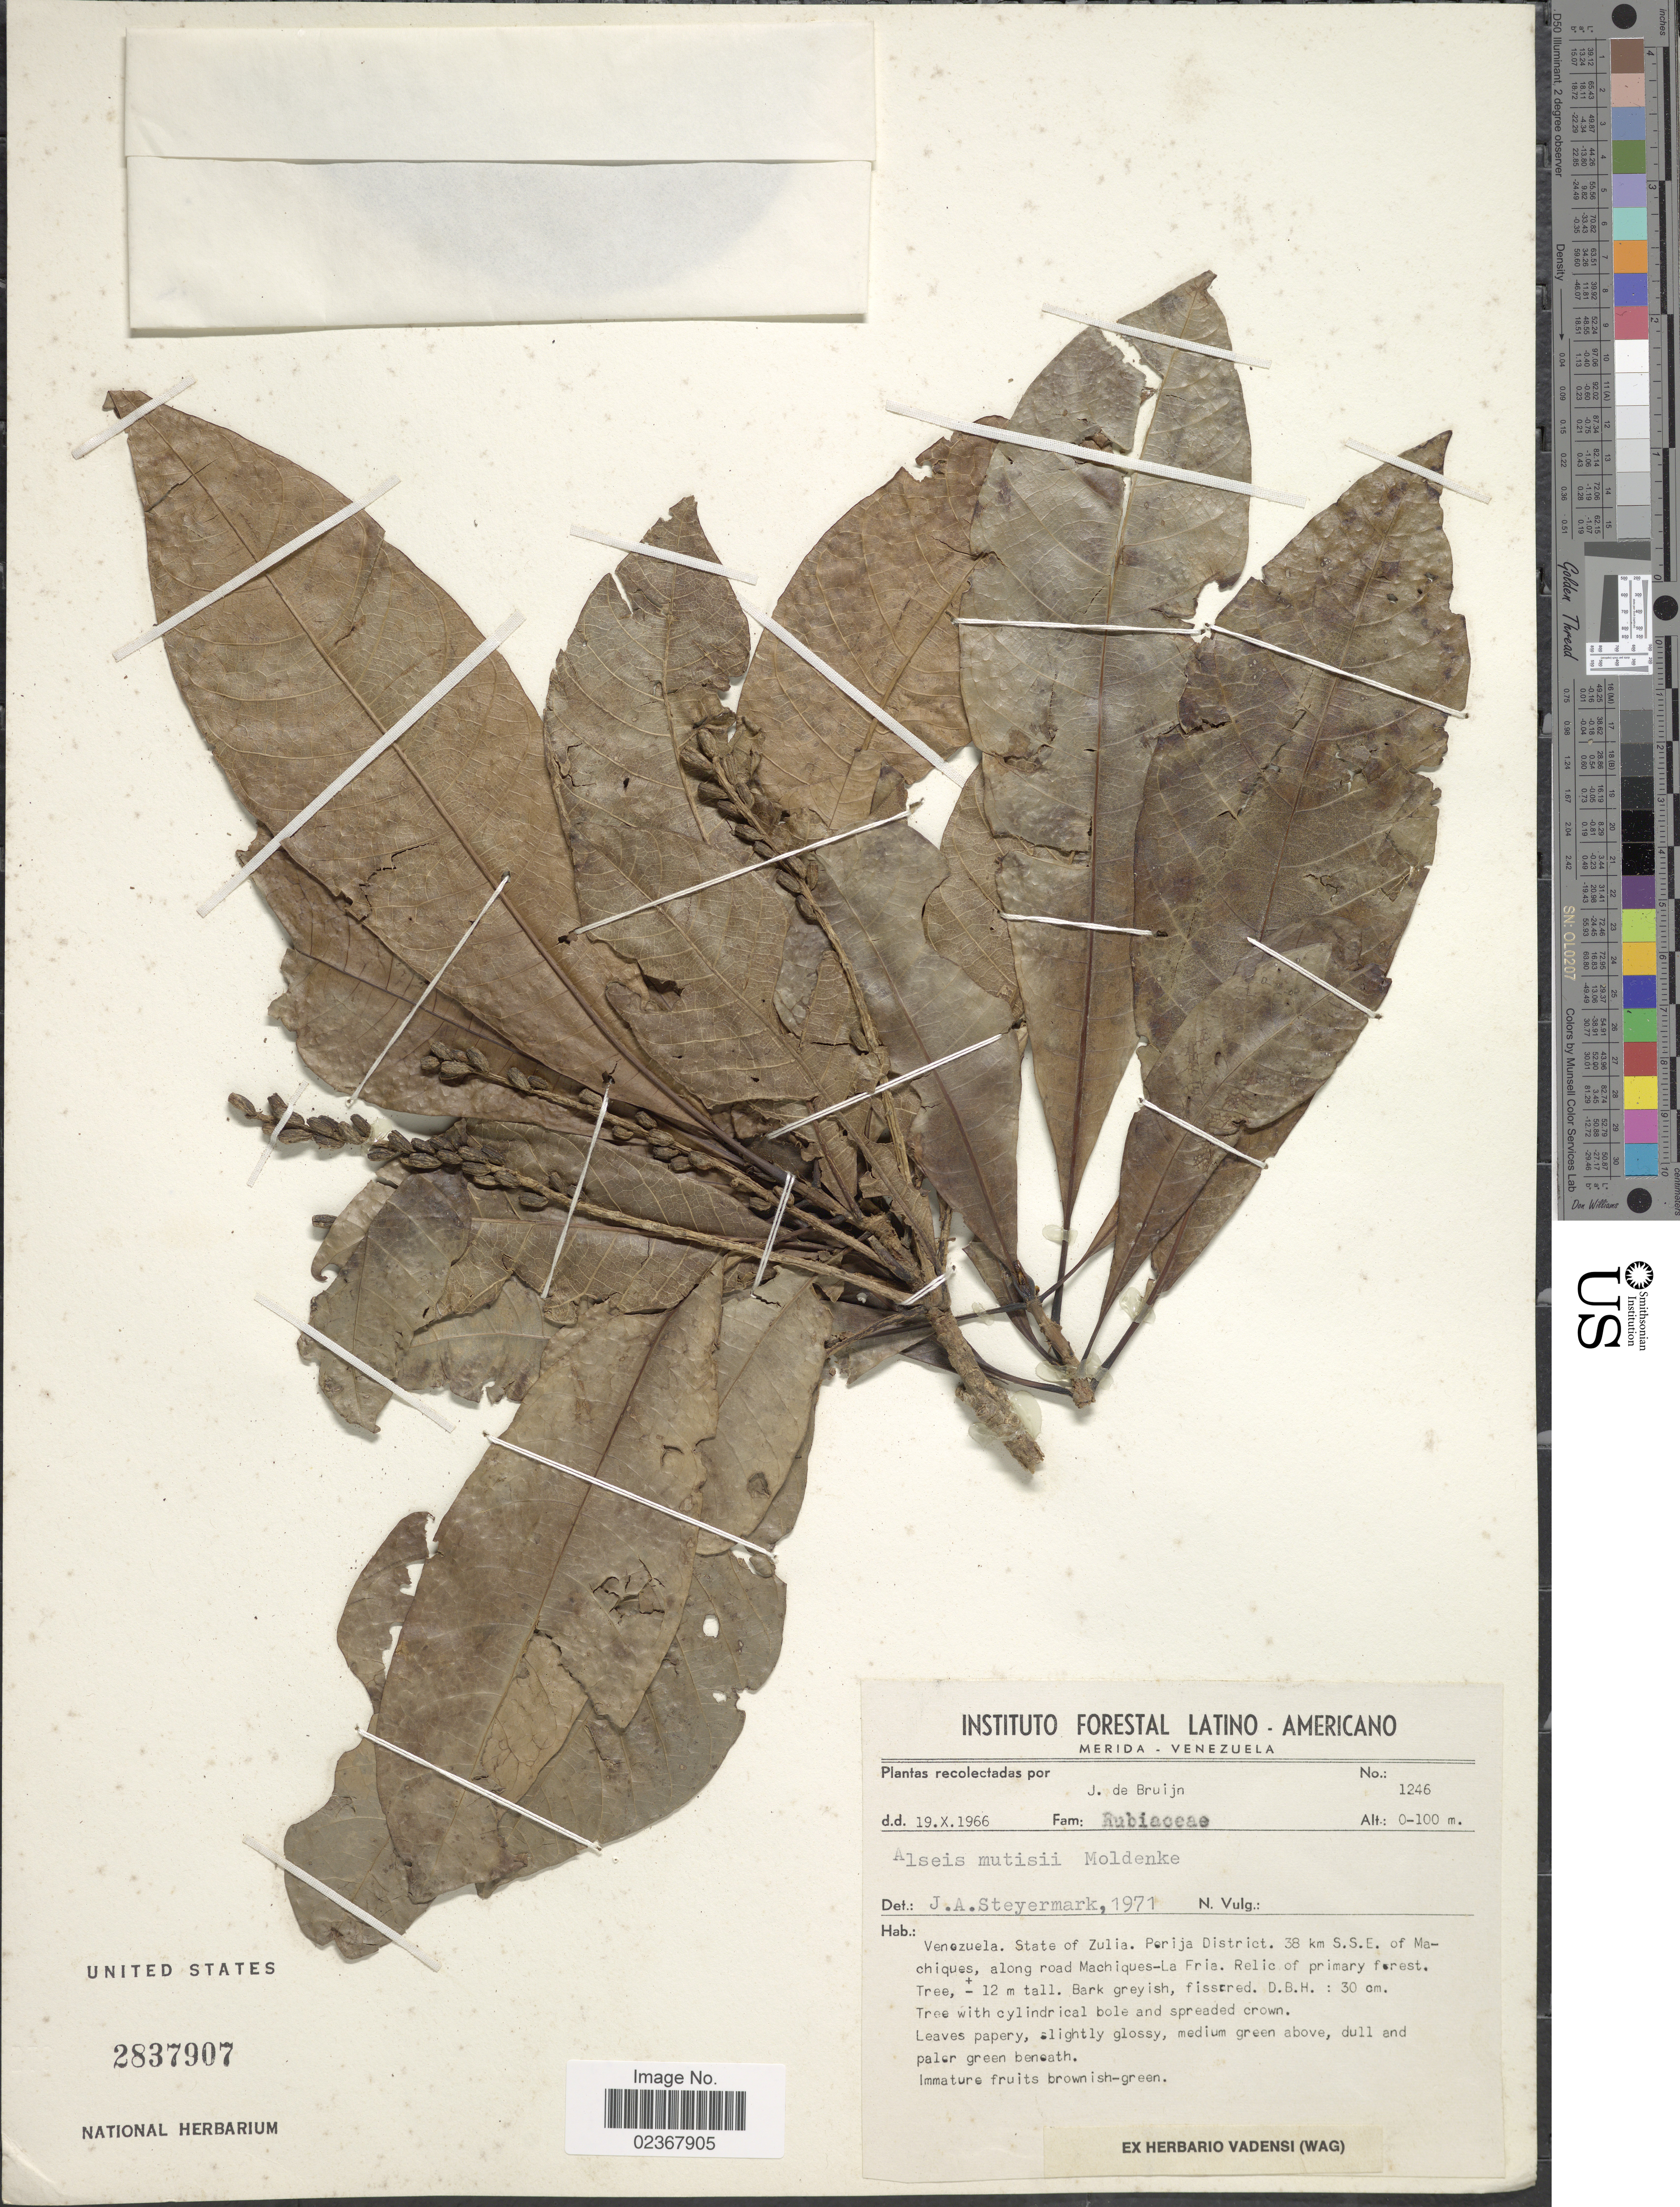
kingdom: Plantae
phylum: Tracheophyta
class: Magnoliopsida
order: Gentianales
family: Rubiaceae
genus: Alseis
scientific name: Alseis mutisii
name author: Moldenke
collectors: J. Bruijn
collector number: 1246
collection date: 1966-10-19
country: Venezuela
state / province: Zulia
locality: Perija District. 38 km S.S.E. of Machiques, along road Machiques-La Fria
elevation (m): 0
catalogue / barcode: US 2837907